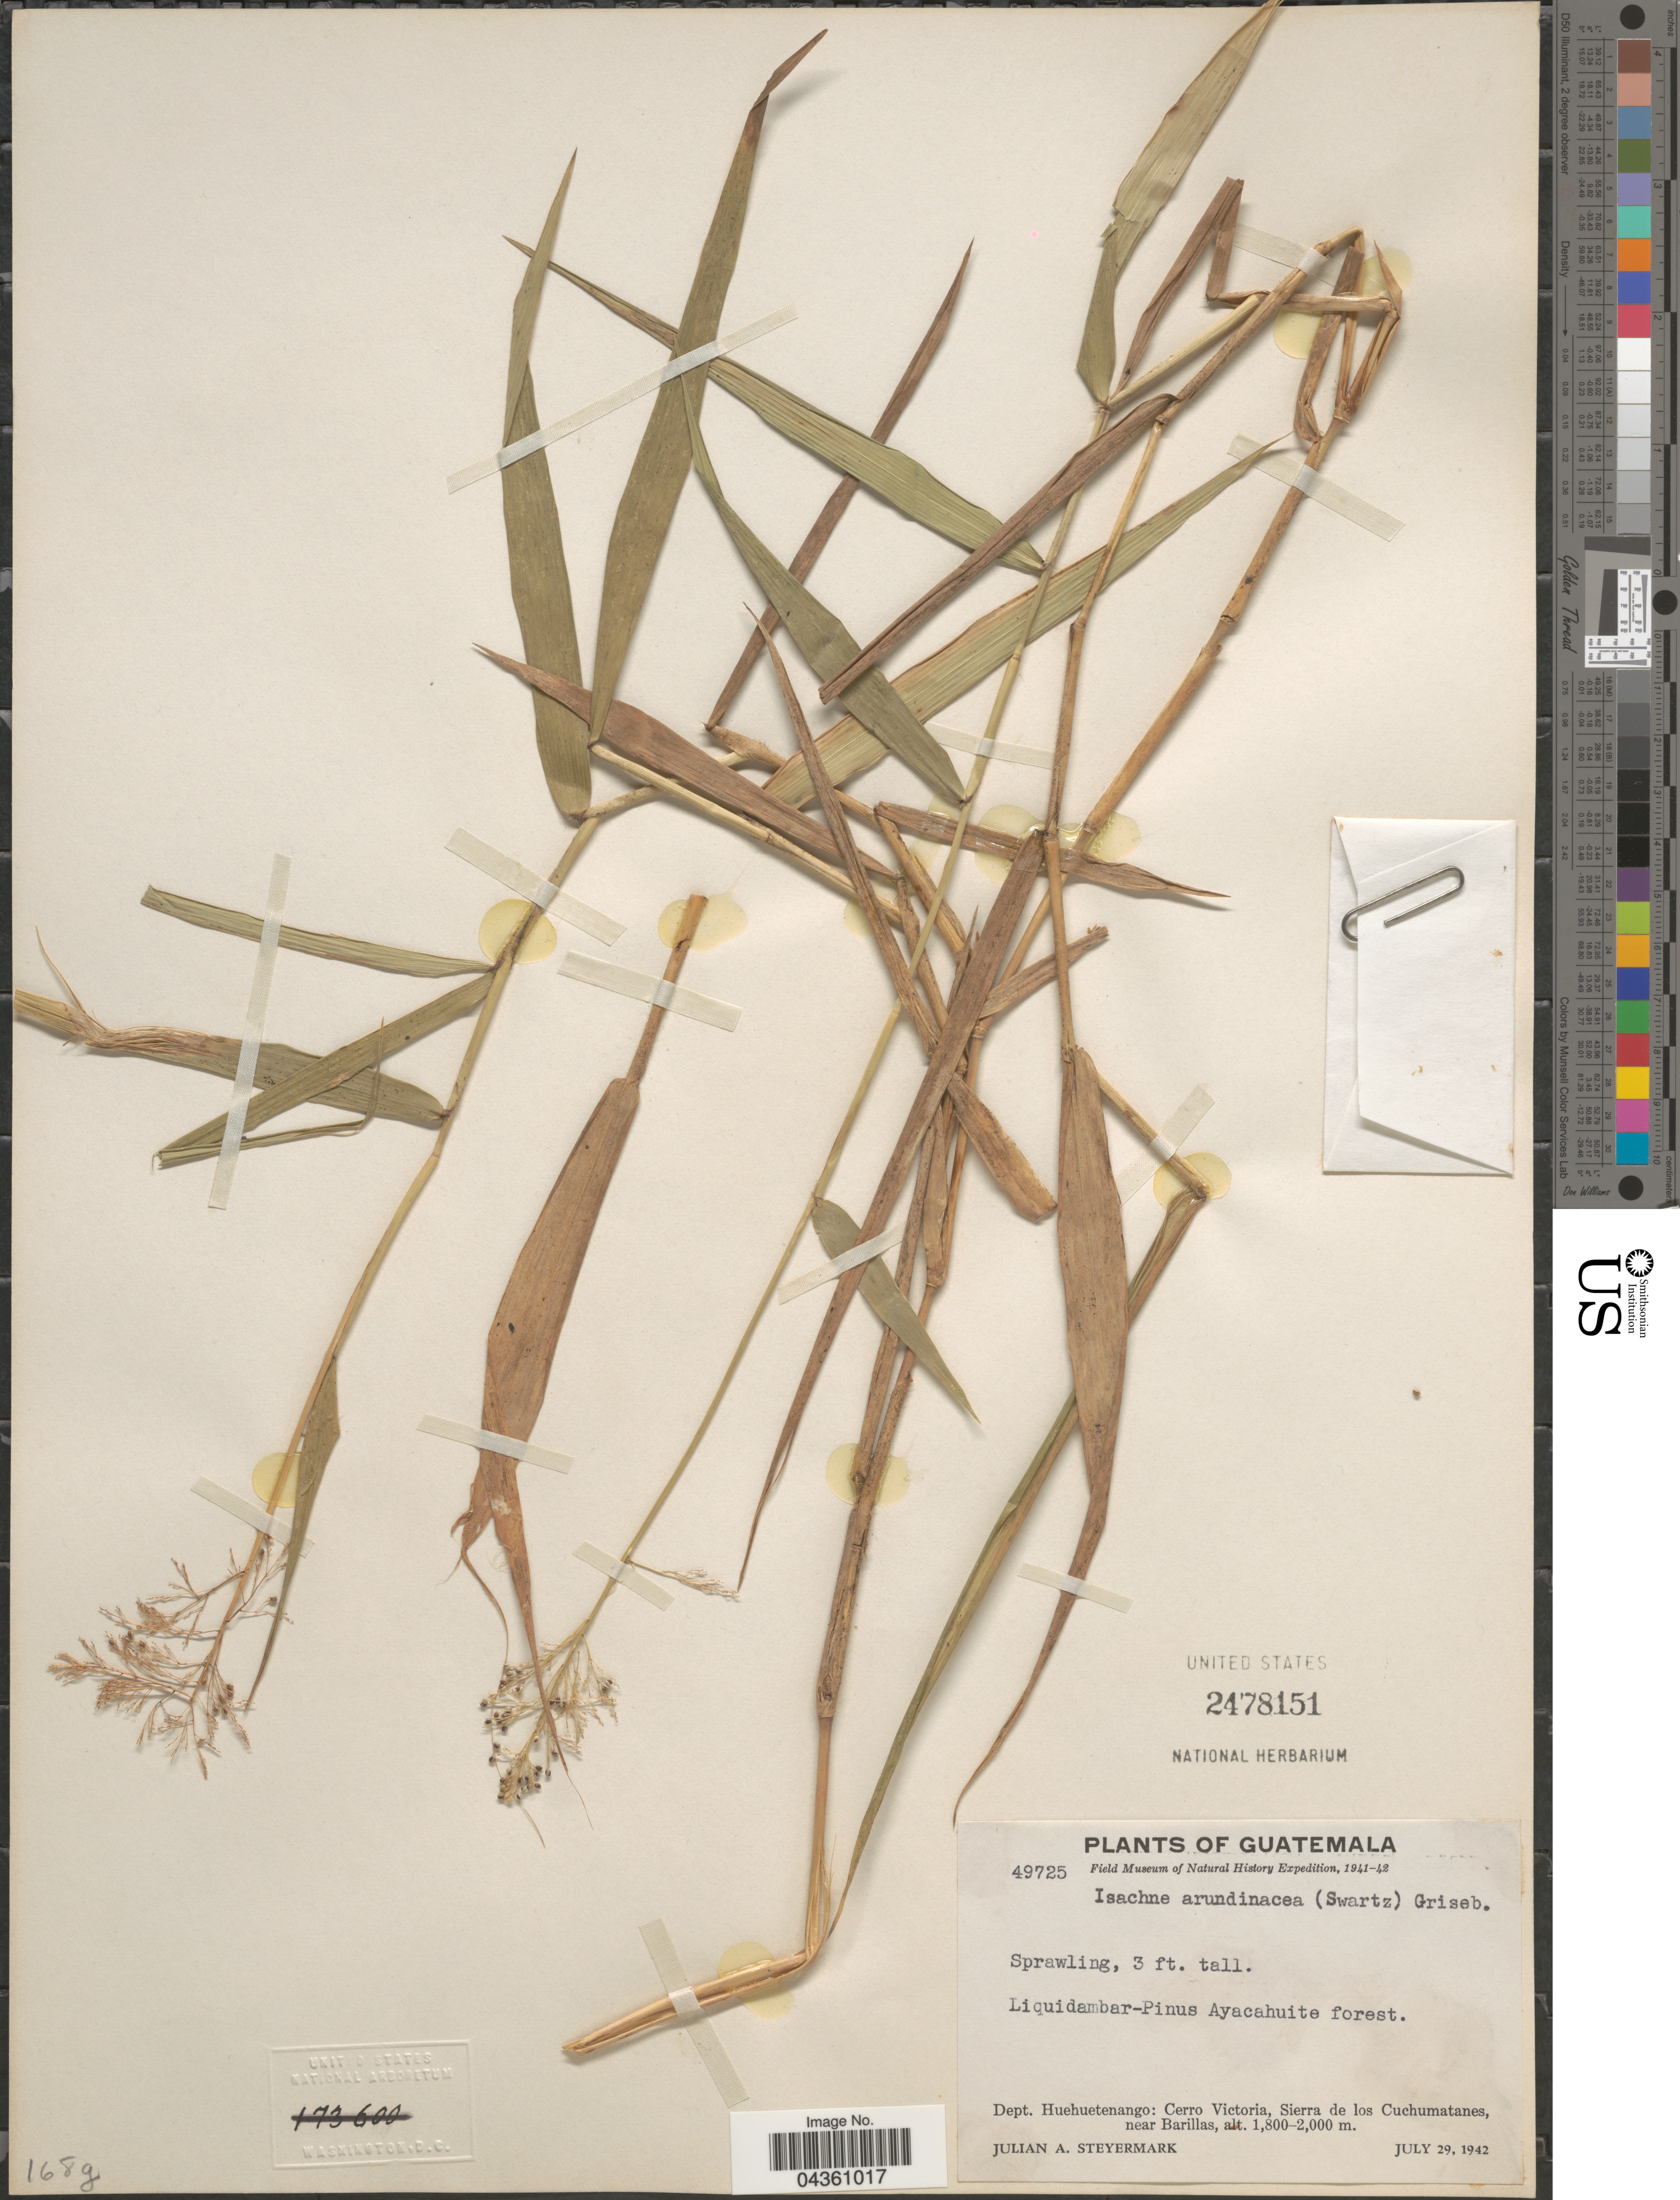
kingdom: Plantae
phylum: Tracheophyta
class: Liliopsida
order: Poales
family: Poaceae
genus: Isachne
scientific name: Isachne arundinacea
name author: (Sw.) Griseb.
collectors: J. Steyermark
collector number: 49725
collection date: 1942-07-29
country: Guatemala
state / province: Huehuetenango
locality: Field Museum of Natural History Expedition, 1941-42. Dept. Huehuetenango: Cerro Victoria, Sierra de los Cuchumatanes, near Barillas.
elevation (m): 1800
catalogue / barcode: US 2478151